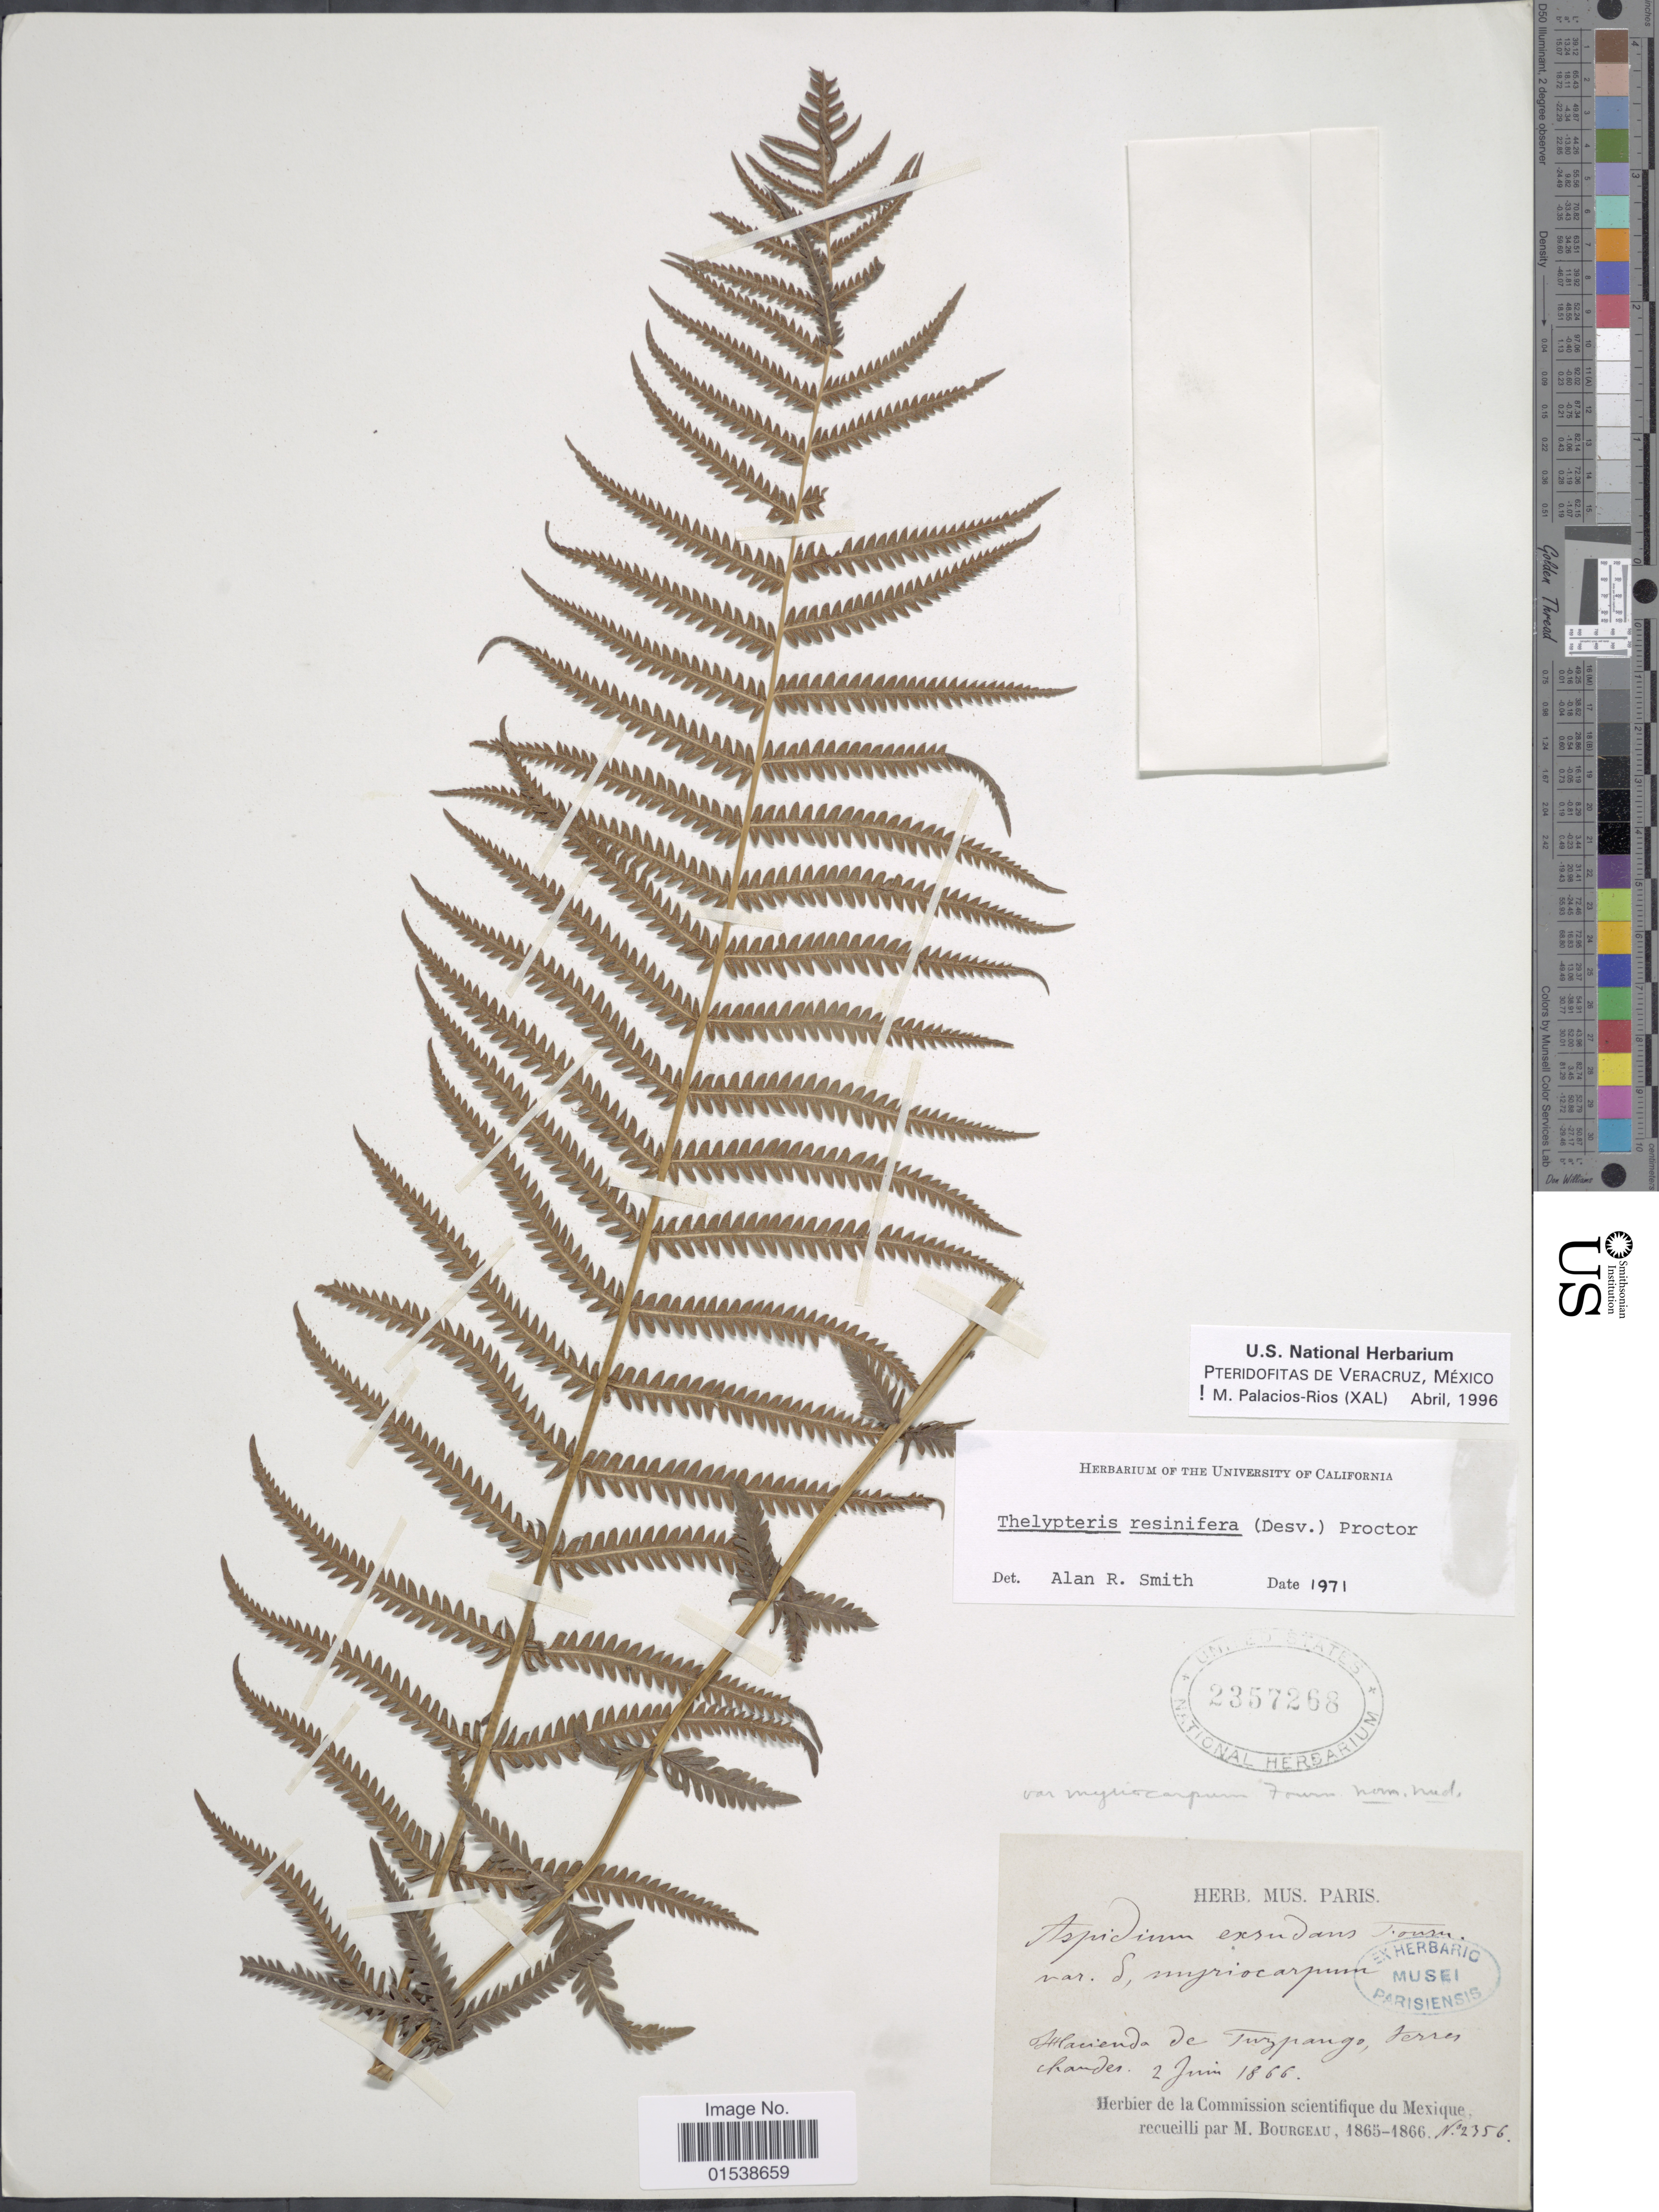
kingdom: Plantae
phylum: Tracheophyta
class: Polypodiopsida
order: Polypodiales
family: Thelypteridaceae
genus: Amauropelta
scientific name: Amauropelta resinifera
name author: (Desv.) Pic. Serm.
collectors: M. Bourgeau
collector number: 2356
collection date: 1866-06-02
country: Mexico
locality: Hacienda de Tuzpango, terres chaudes, Mexique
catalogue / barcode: US 2357268